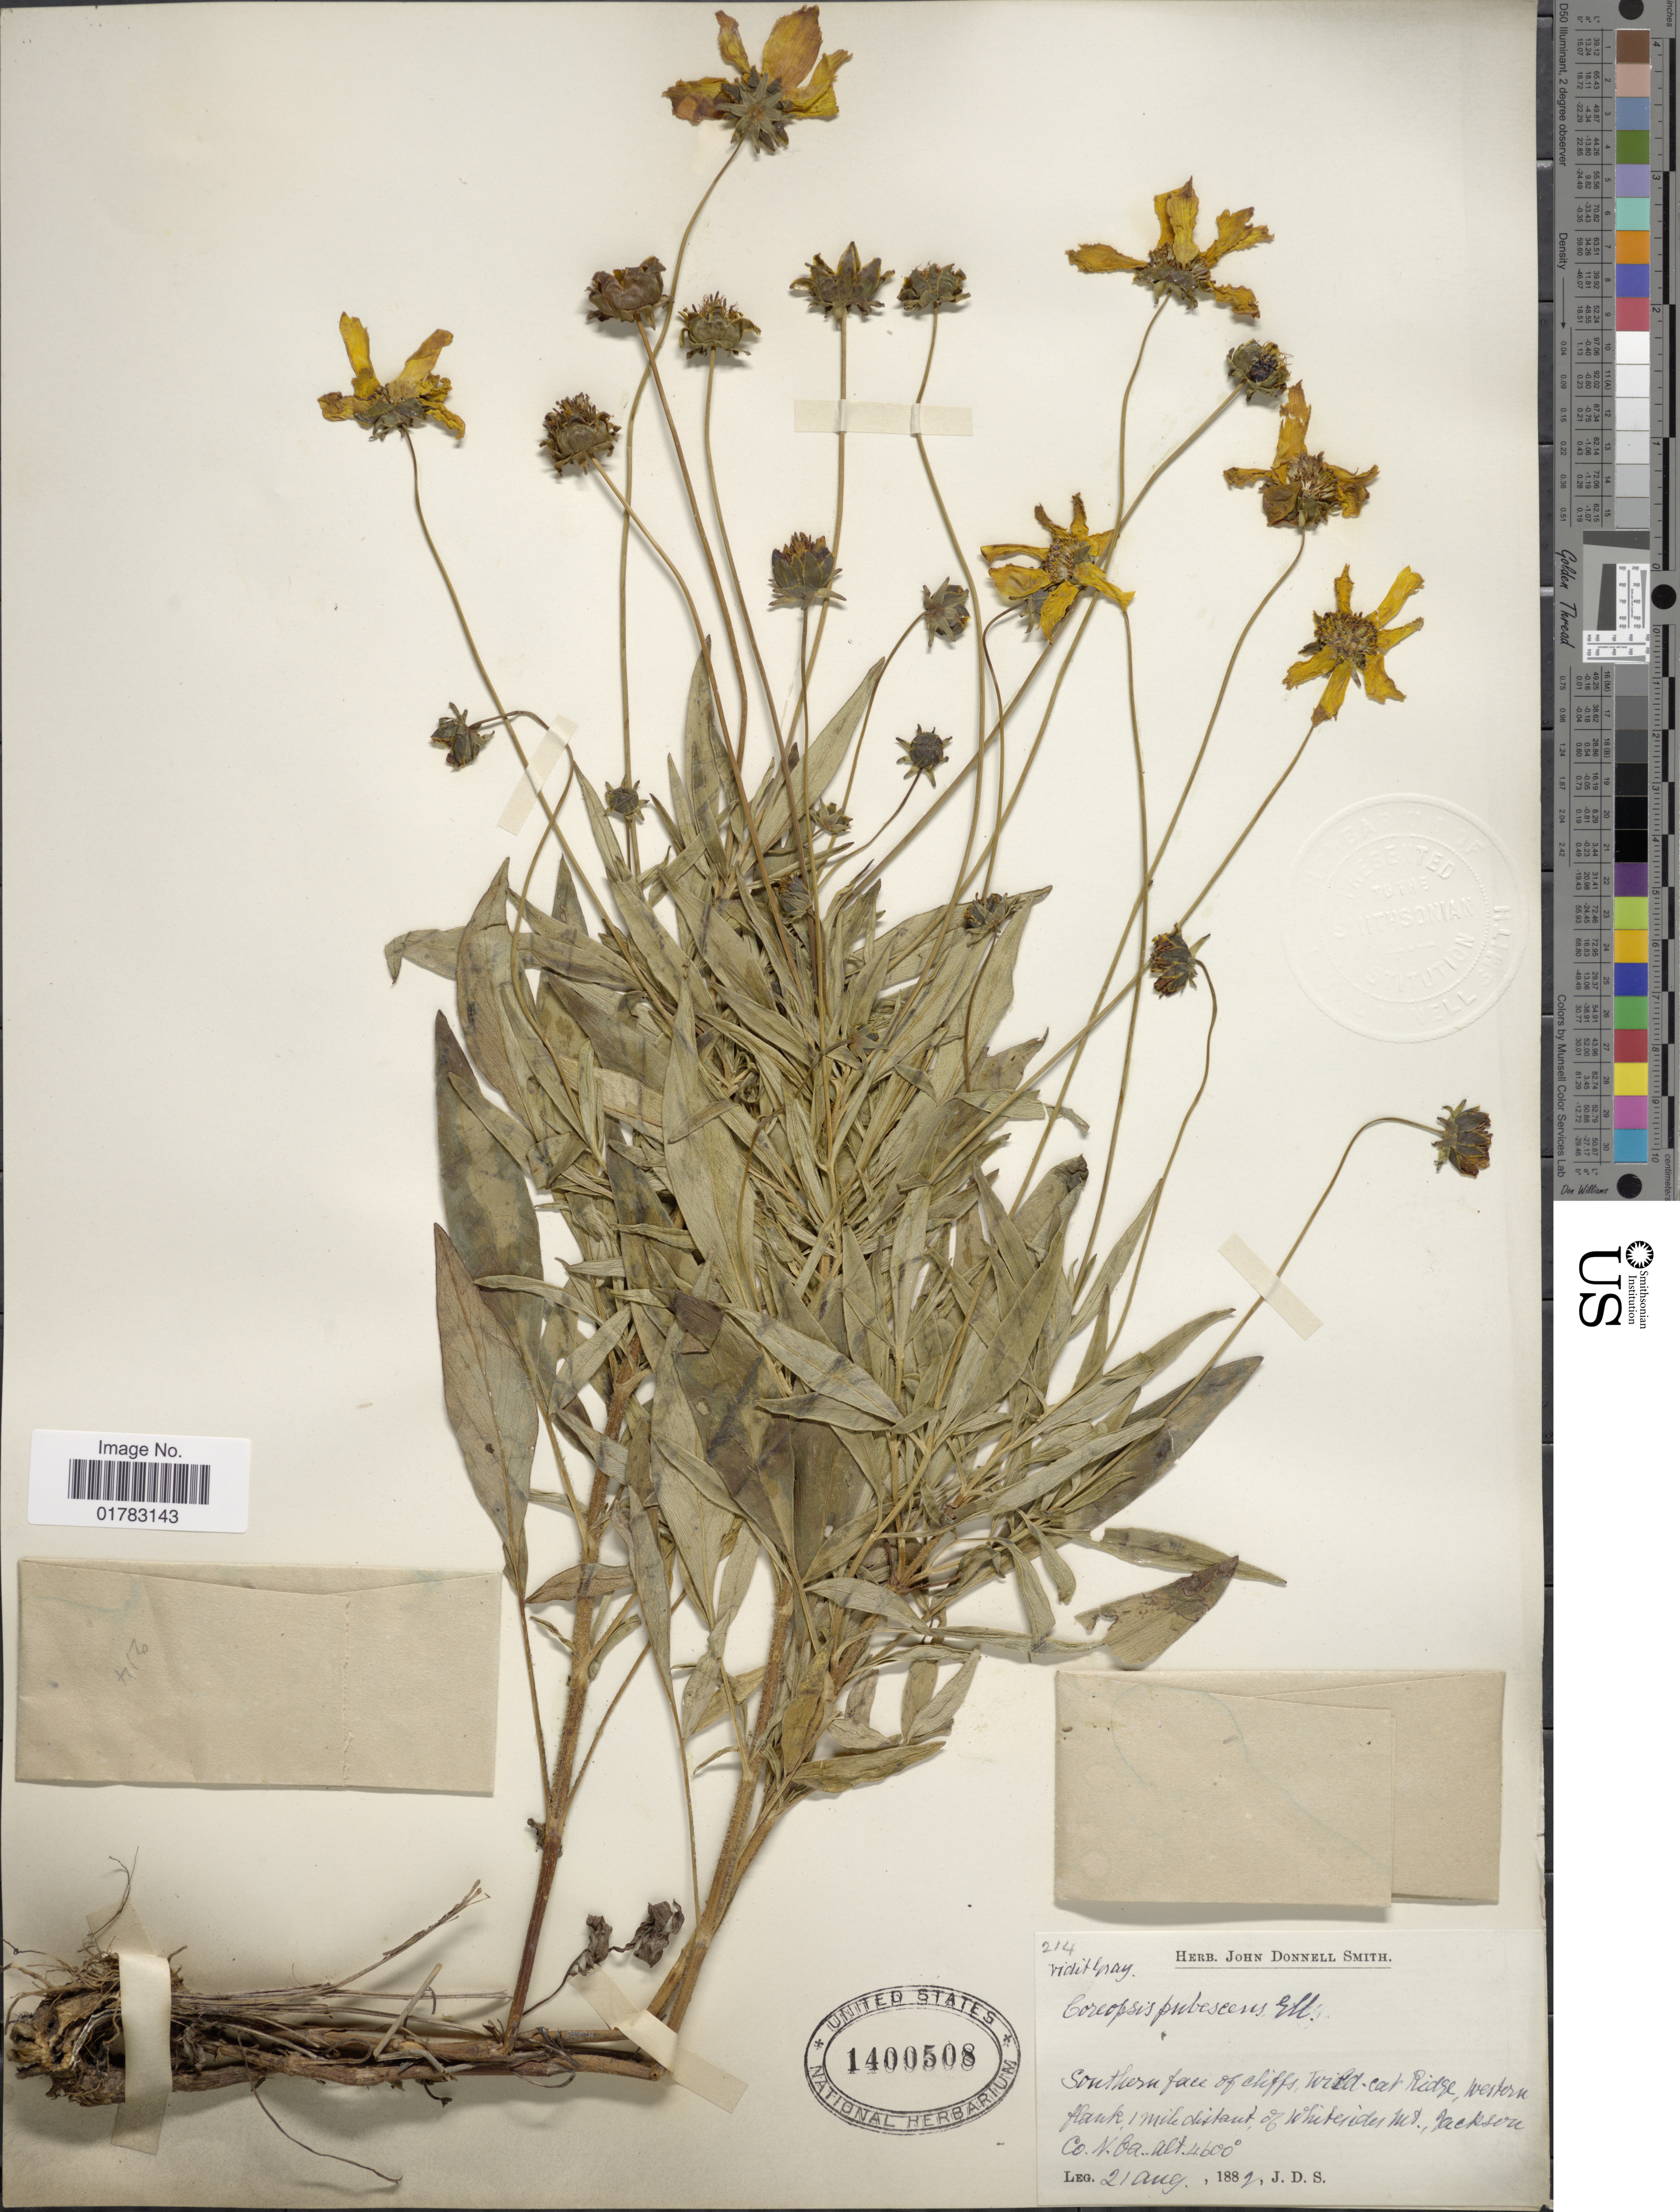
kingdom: Plantae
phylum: Tracheophyta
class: Magnoliopsida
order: Asterales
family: Asteraceae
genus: Coreopsis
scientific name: Coreopsis pubescens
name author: Elliott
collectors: J. Donnell Smith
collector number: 214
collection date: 1882-08-21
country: United States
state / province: North Carolina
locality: Southern face of cliffs, Wild Cat Ridge, western flank, 1 mile distant of Whitesides Mt., Jackson Co.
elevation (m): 1402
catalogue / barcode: US 1400508